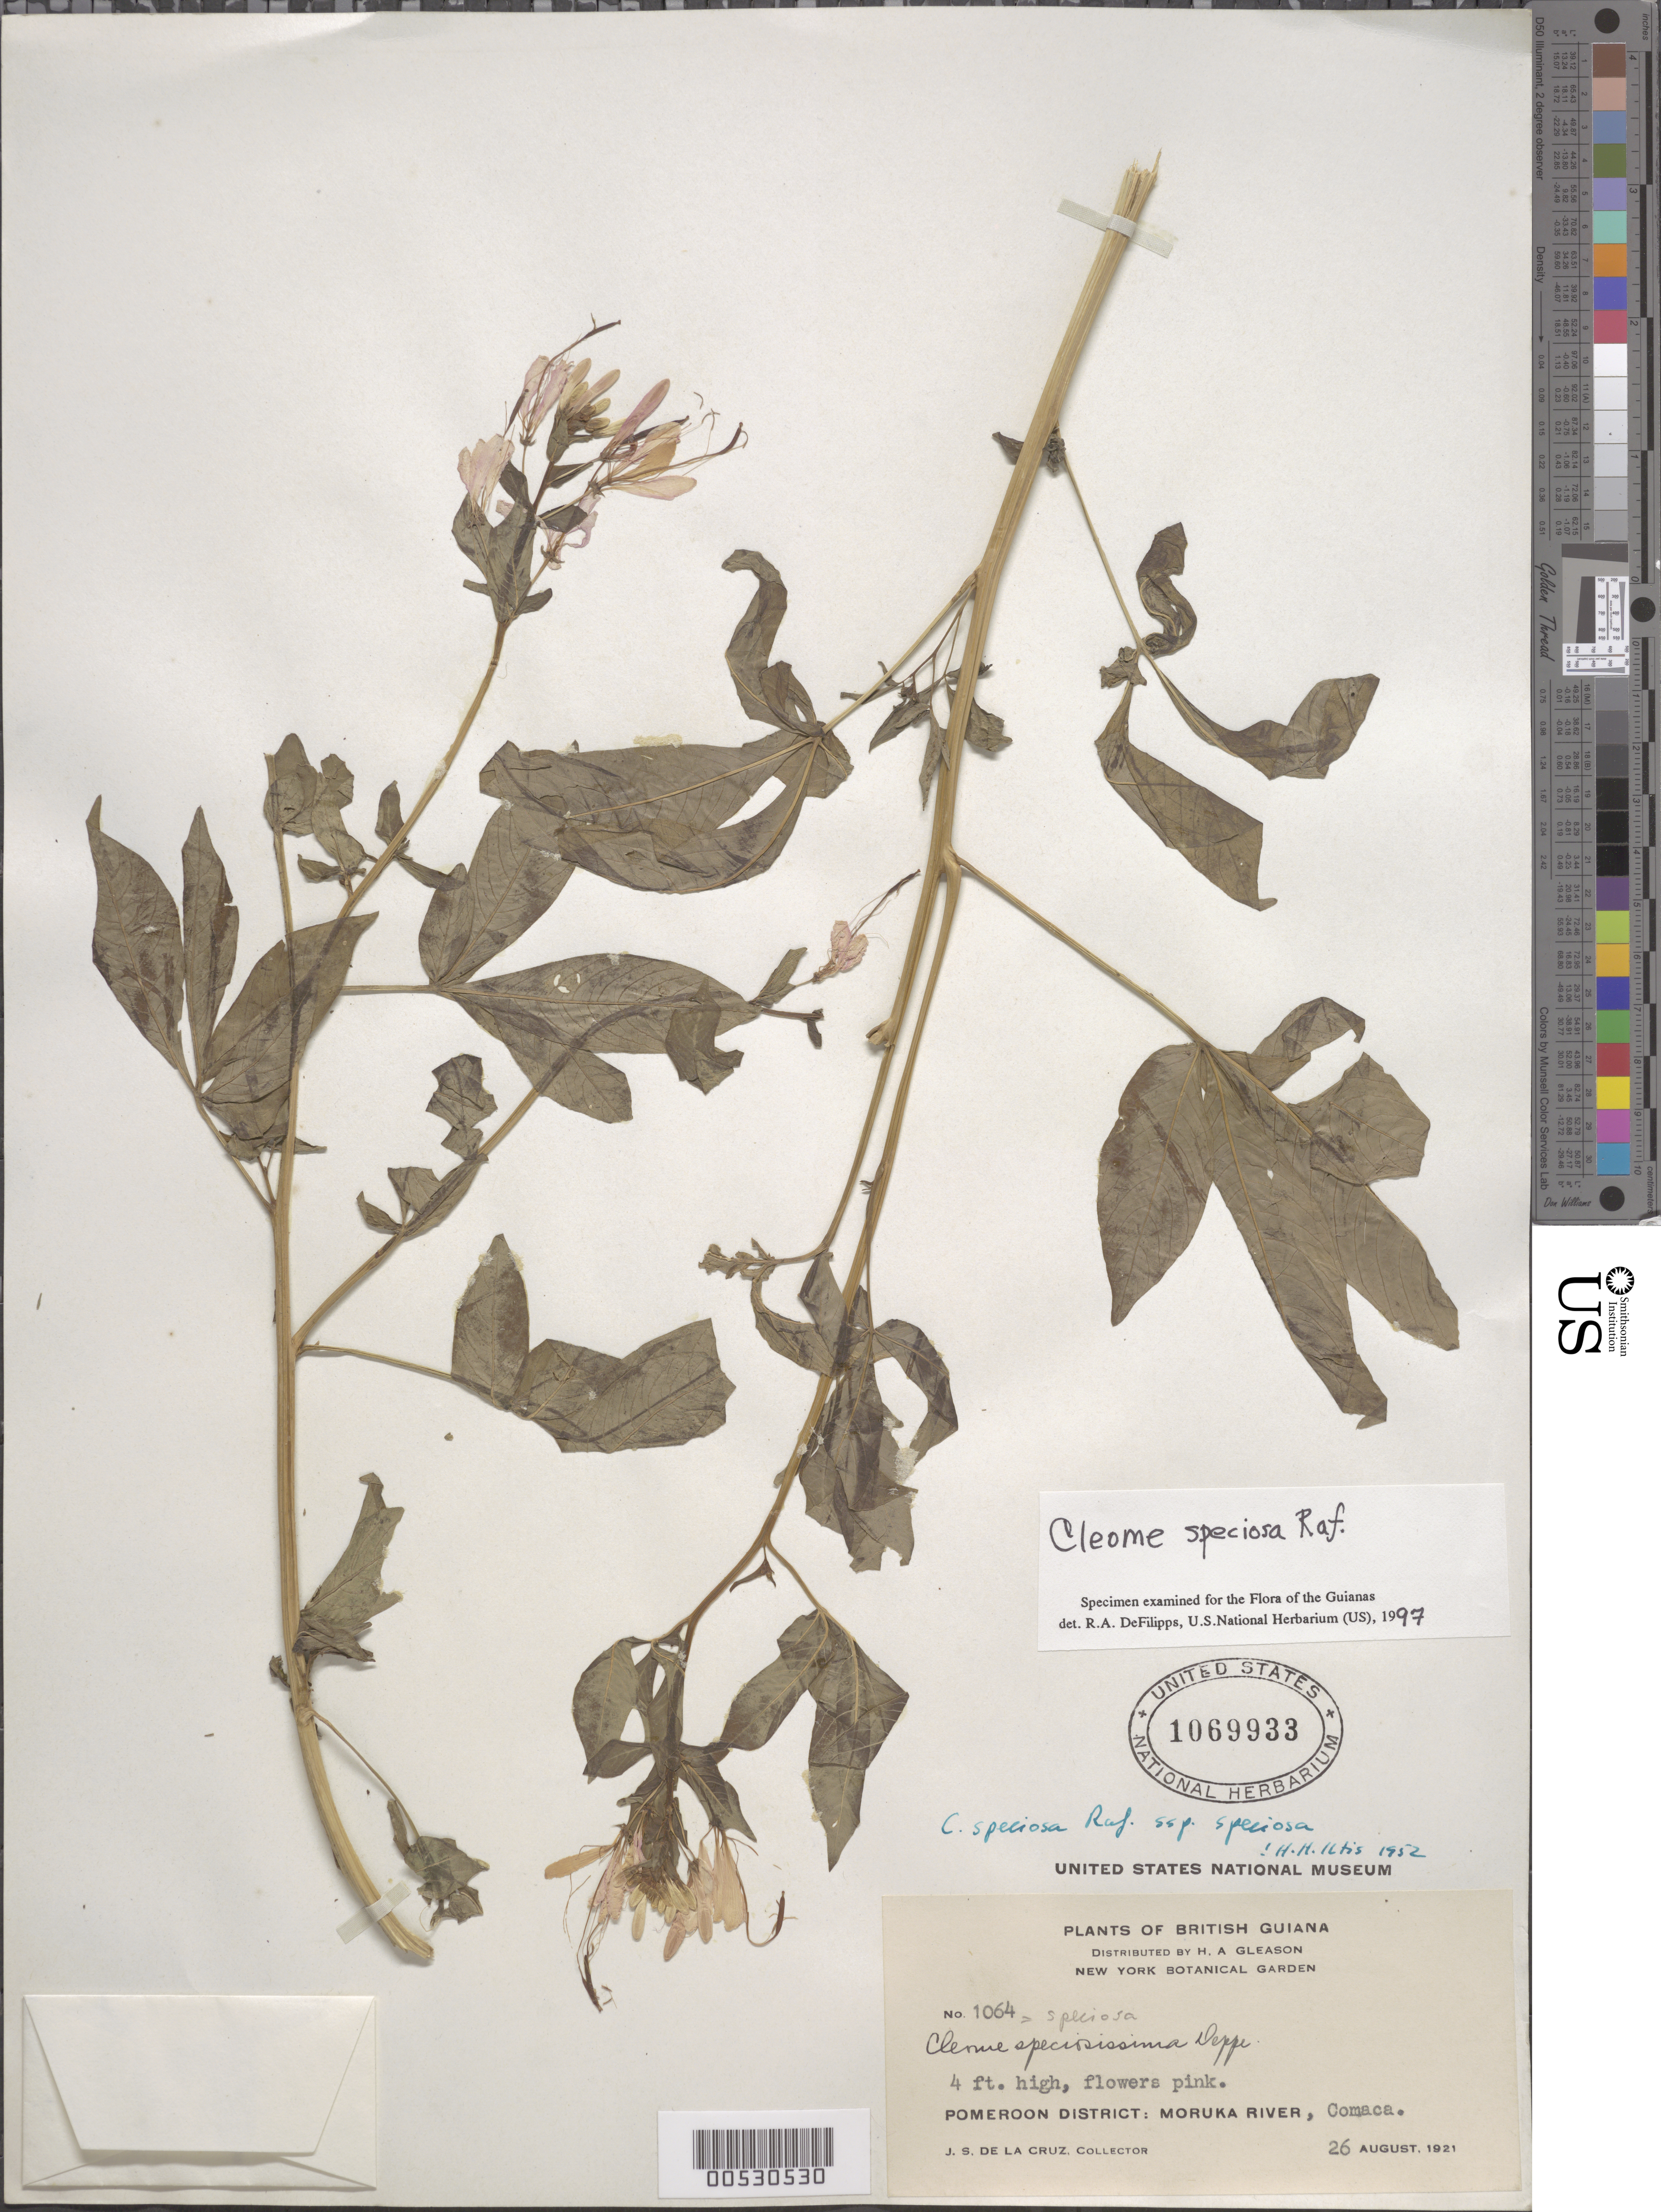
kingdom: Plantae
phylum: Tracheophyta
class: Magnoliopsida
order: Brassicales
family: Cleomaceae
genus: Cleoserrata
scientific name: Cleoserrata speciosa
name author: (Raf.) Iltis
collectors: J. S. de la Cruz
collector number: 1064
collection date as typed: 26-Aug-21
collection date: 1921-08-26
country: Guyana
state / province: Barima-Waini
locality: Comaca, Moruka R., Pomeroon Dist.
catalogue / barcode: US 1069933